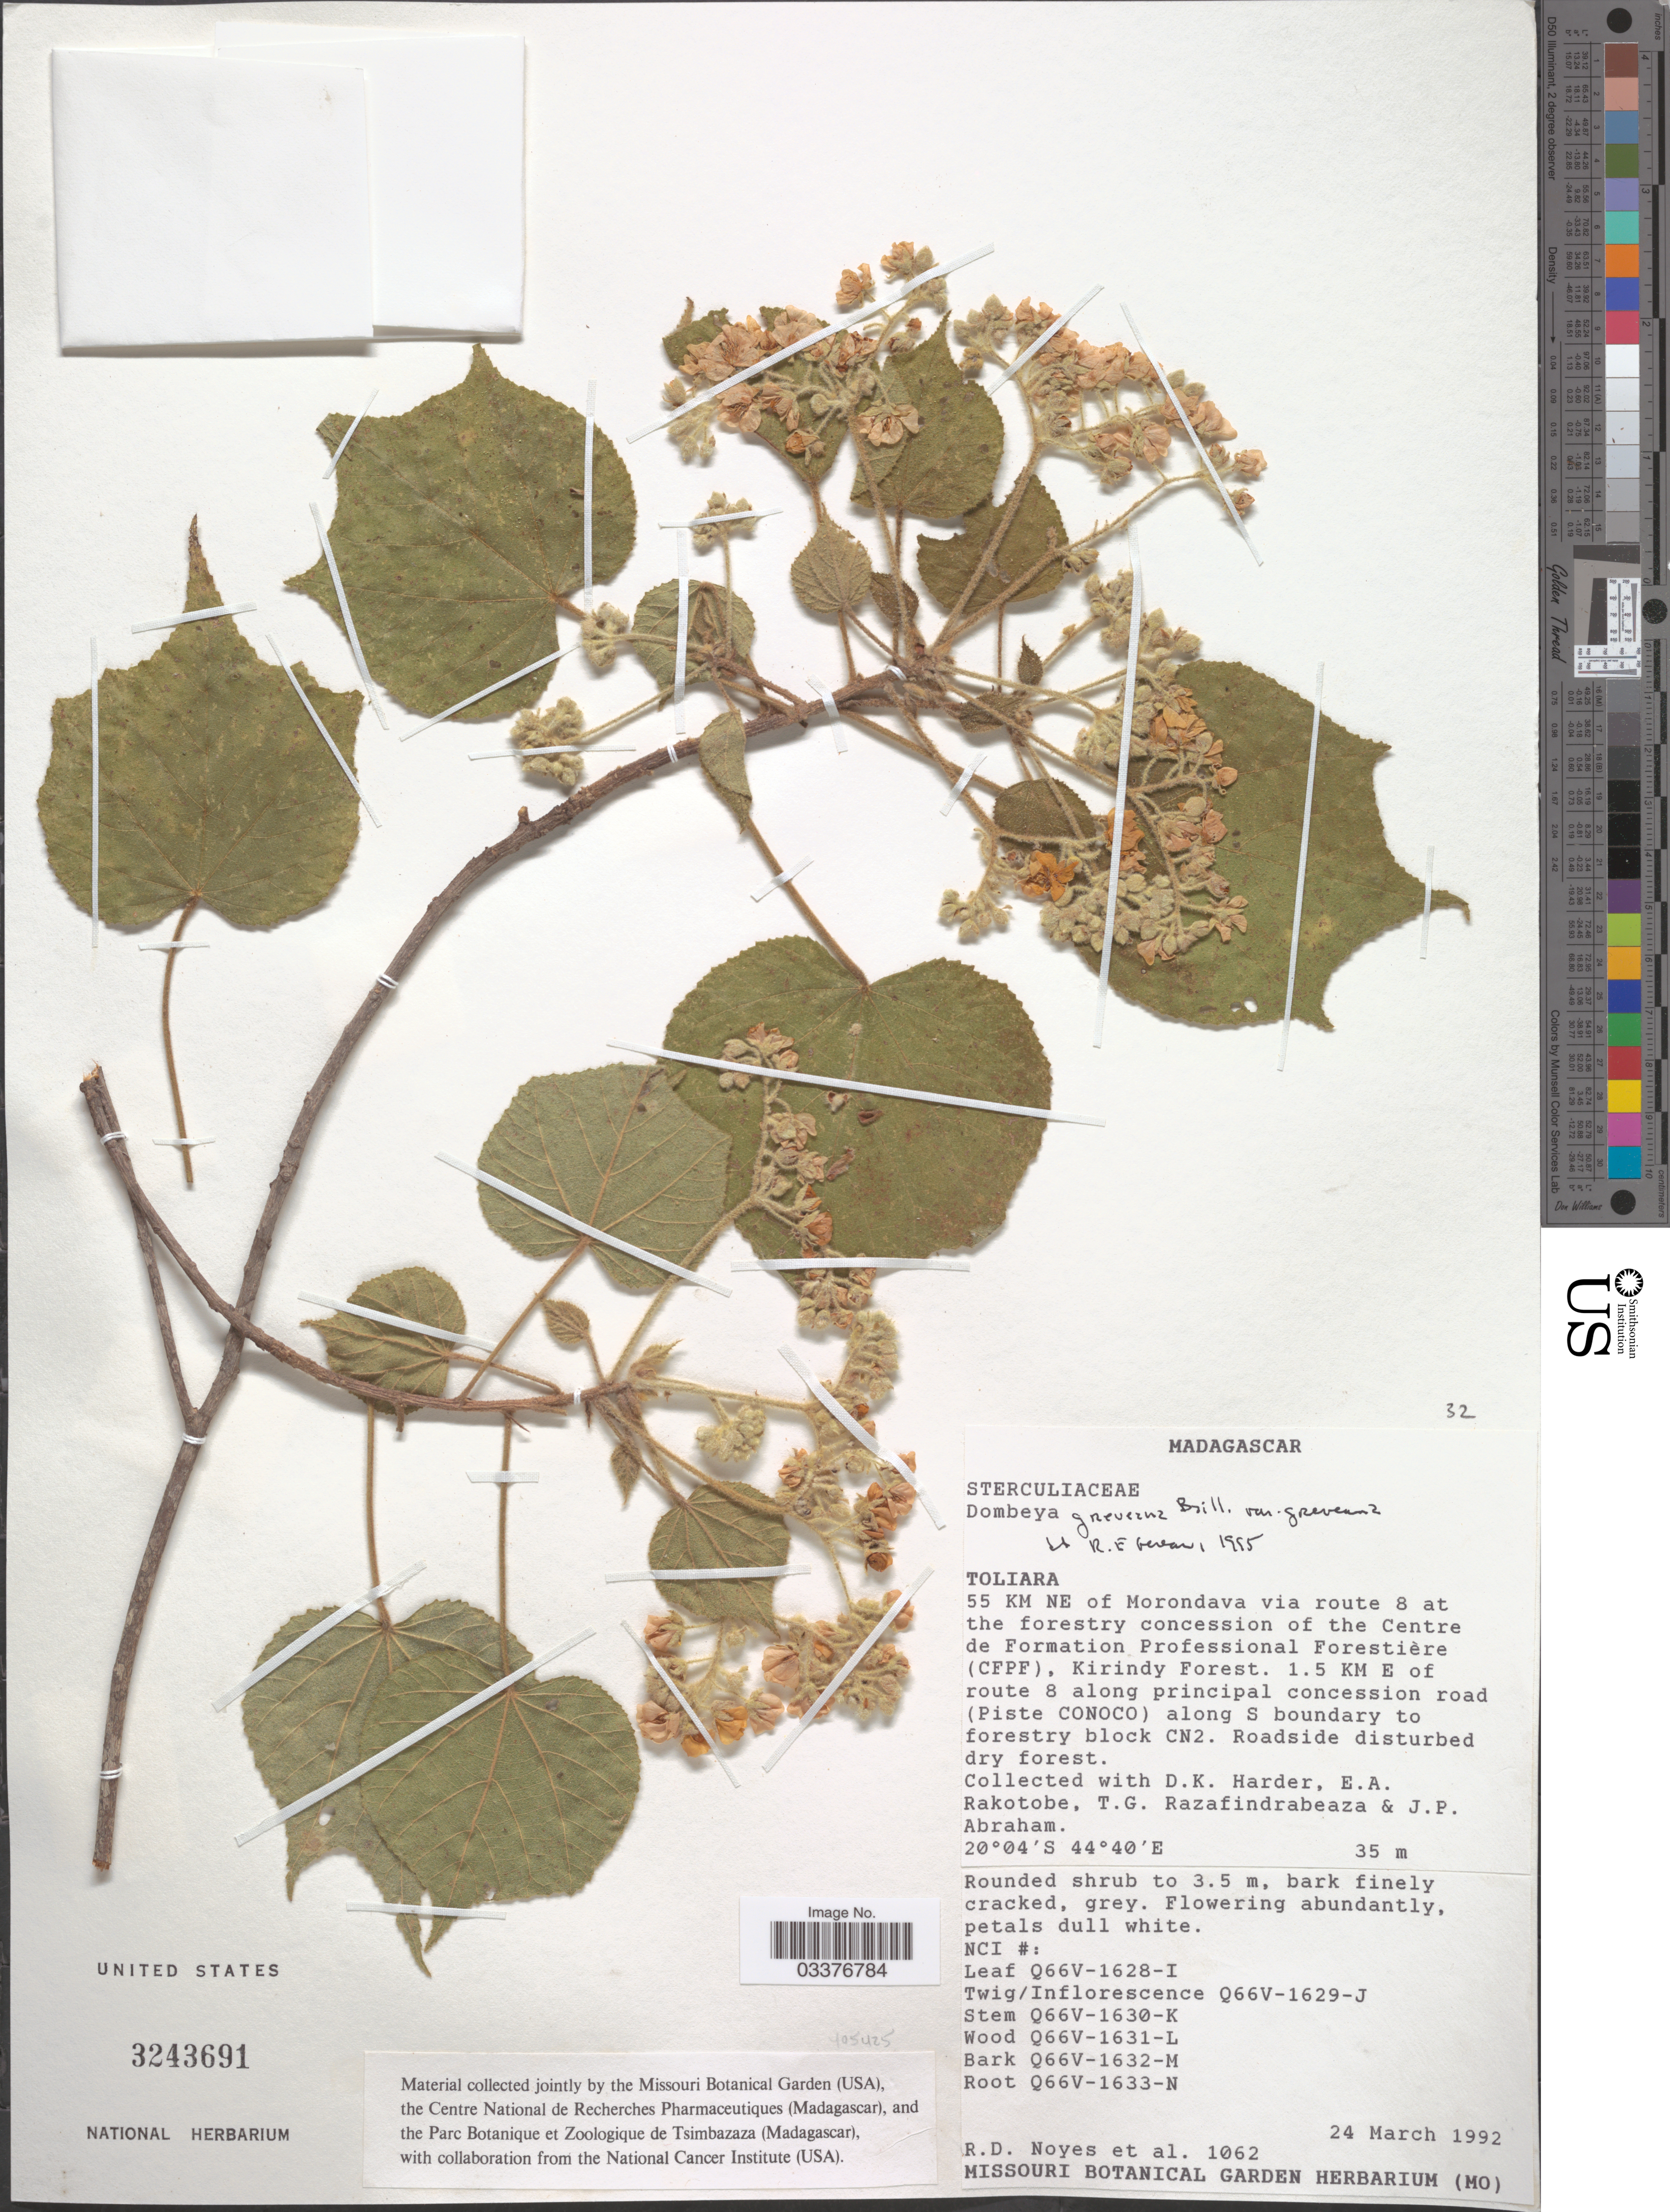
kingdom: Plantae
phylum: Tracheophyta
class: Magnoliopsida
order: Malvales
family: Malvaceae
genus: Dombeya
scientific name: Dombeya greveana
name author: Baill.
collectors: R. Noyes, D. Harder, E. Rakotobe, T. Razafindrabeaza & J. P. Abraham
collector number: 1062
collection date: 1992-03-24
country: Madagascar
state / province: Menabe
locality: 55 km NE of Morondava via route 8 at the forestry concession of the Centre de Formation Professional Forestière (CFPF), Kirindy Forest. 1.5 Km E of route 8 along principal concession road (Piste Conoco) along S boundary to forestry block CN2.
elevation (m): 35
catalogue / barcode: US 3243691